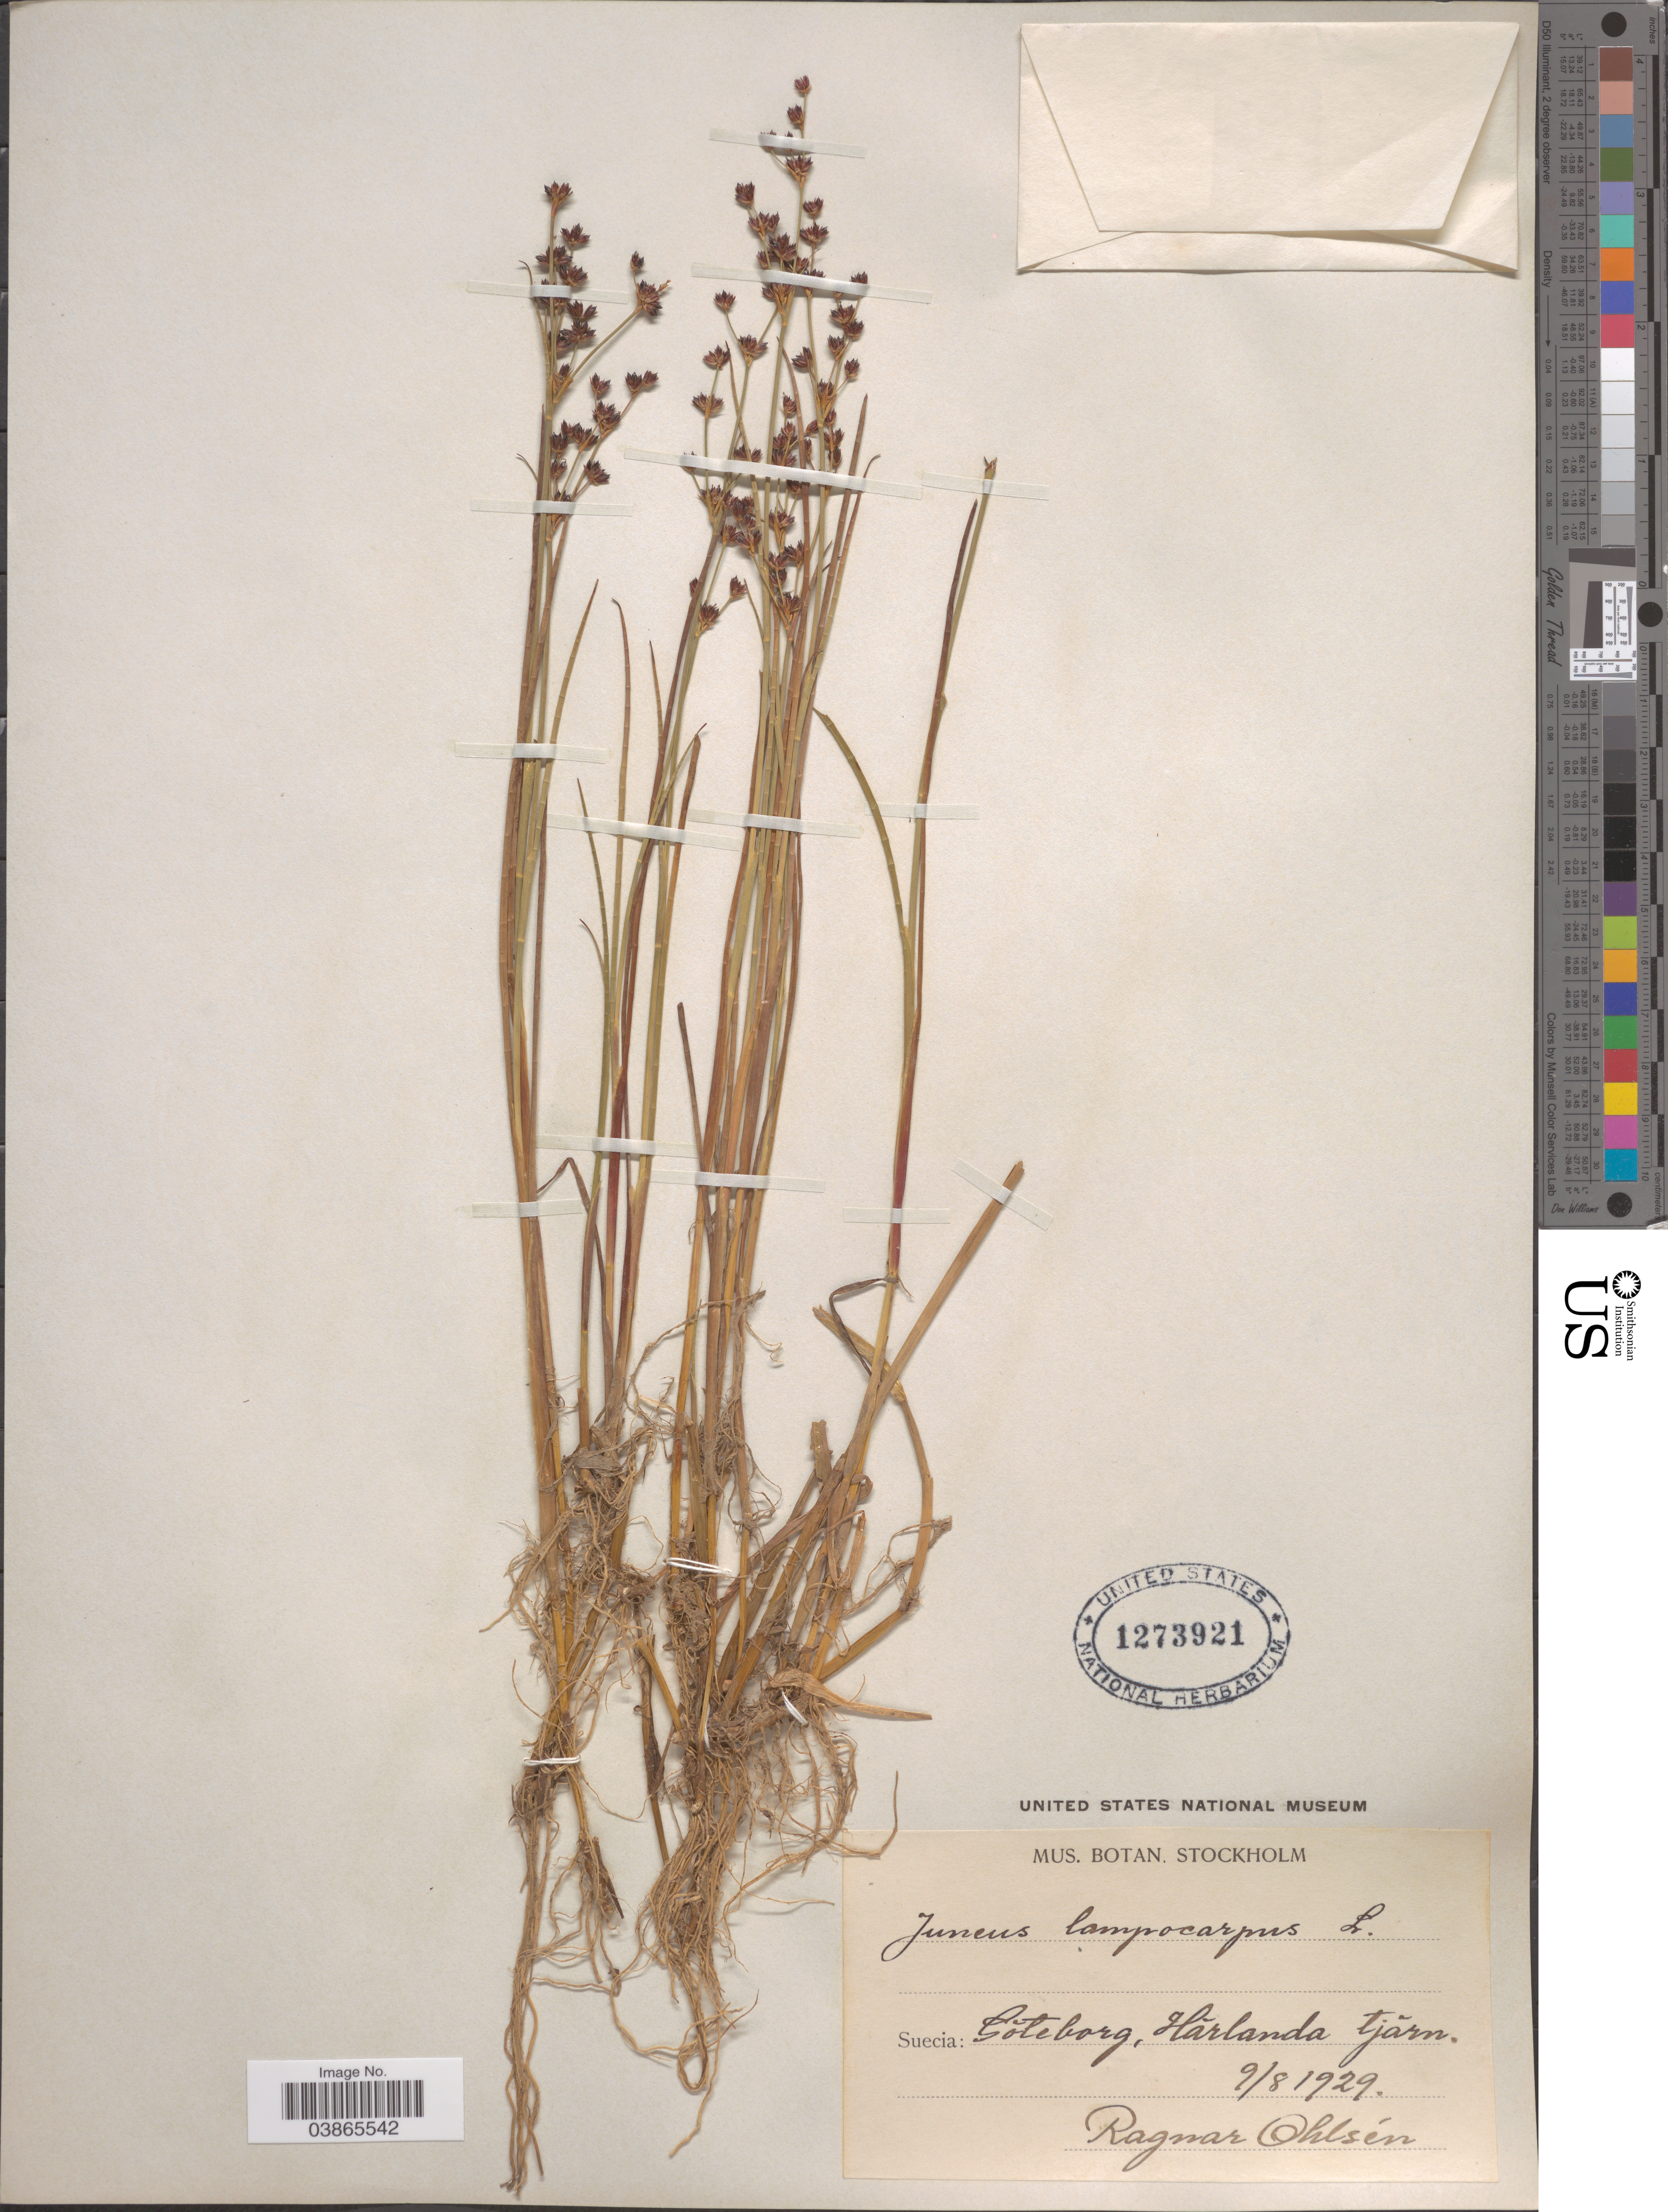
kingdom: Plantae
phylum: Tracheophyta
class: Liliopsida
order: Poales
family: Juncaceae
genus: Juncus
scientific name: Juncus lampocarpus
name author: Ehrh.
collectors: R. Ohlsén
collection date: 1929-08-09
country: Sweden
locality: Suecia: Goteborg, Harlanda tjarn.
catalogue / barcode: US 1273921